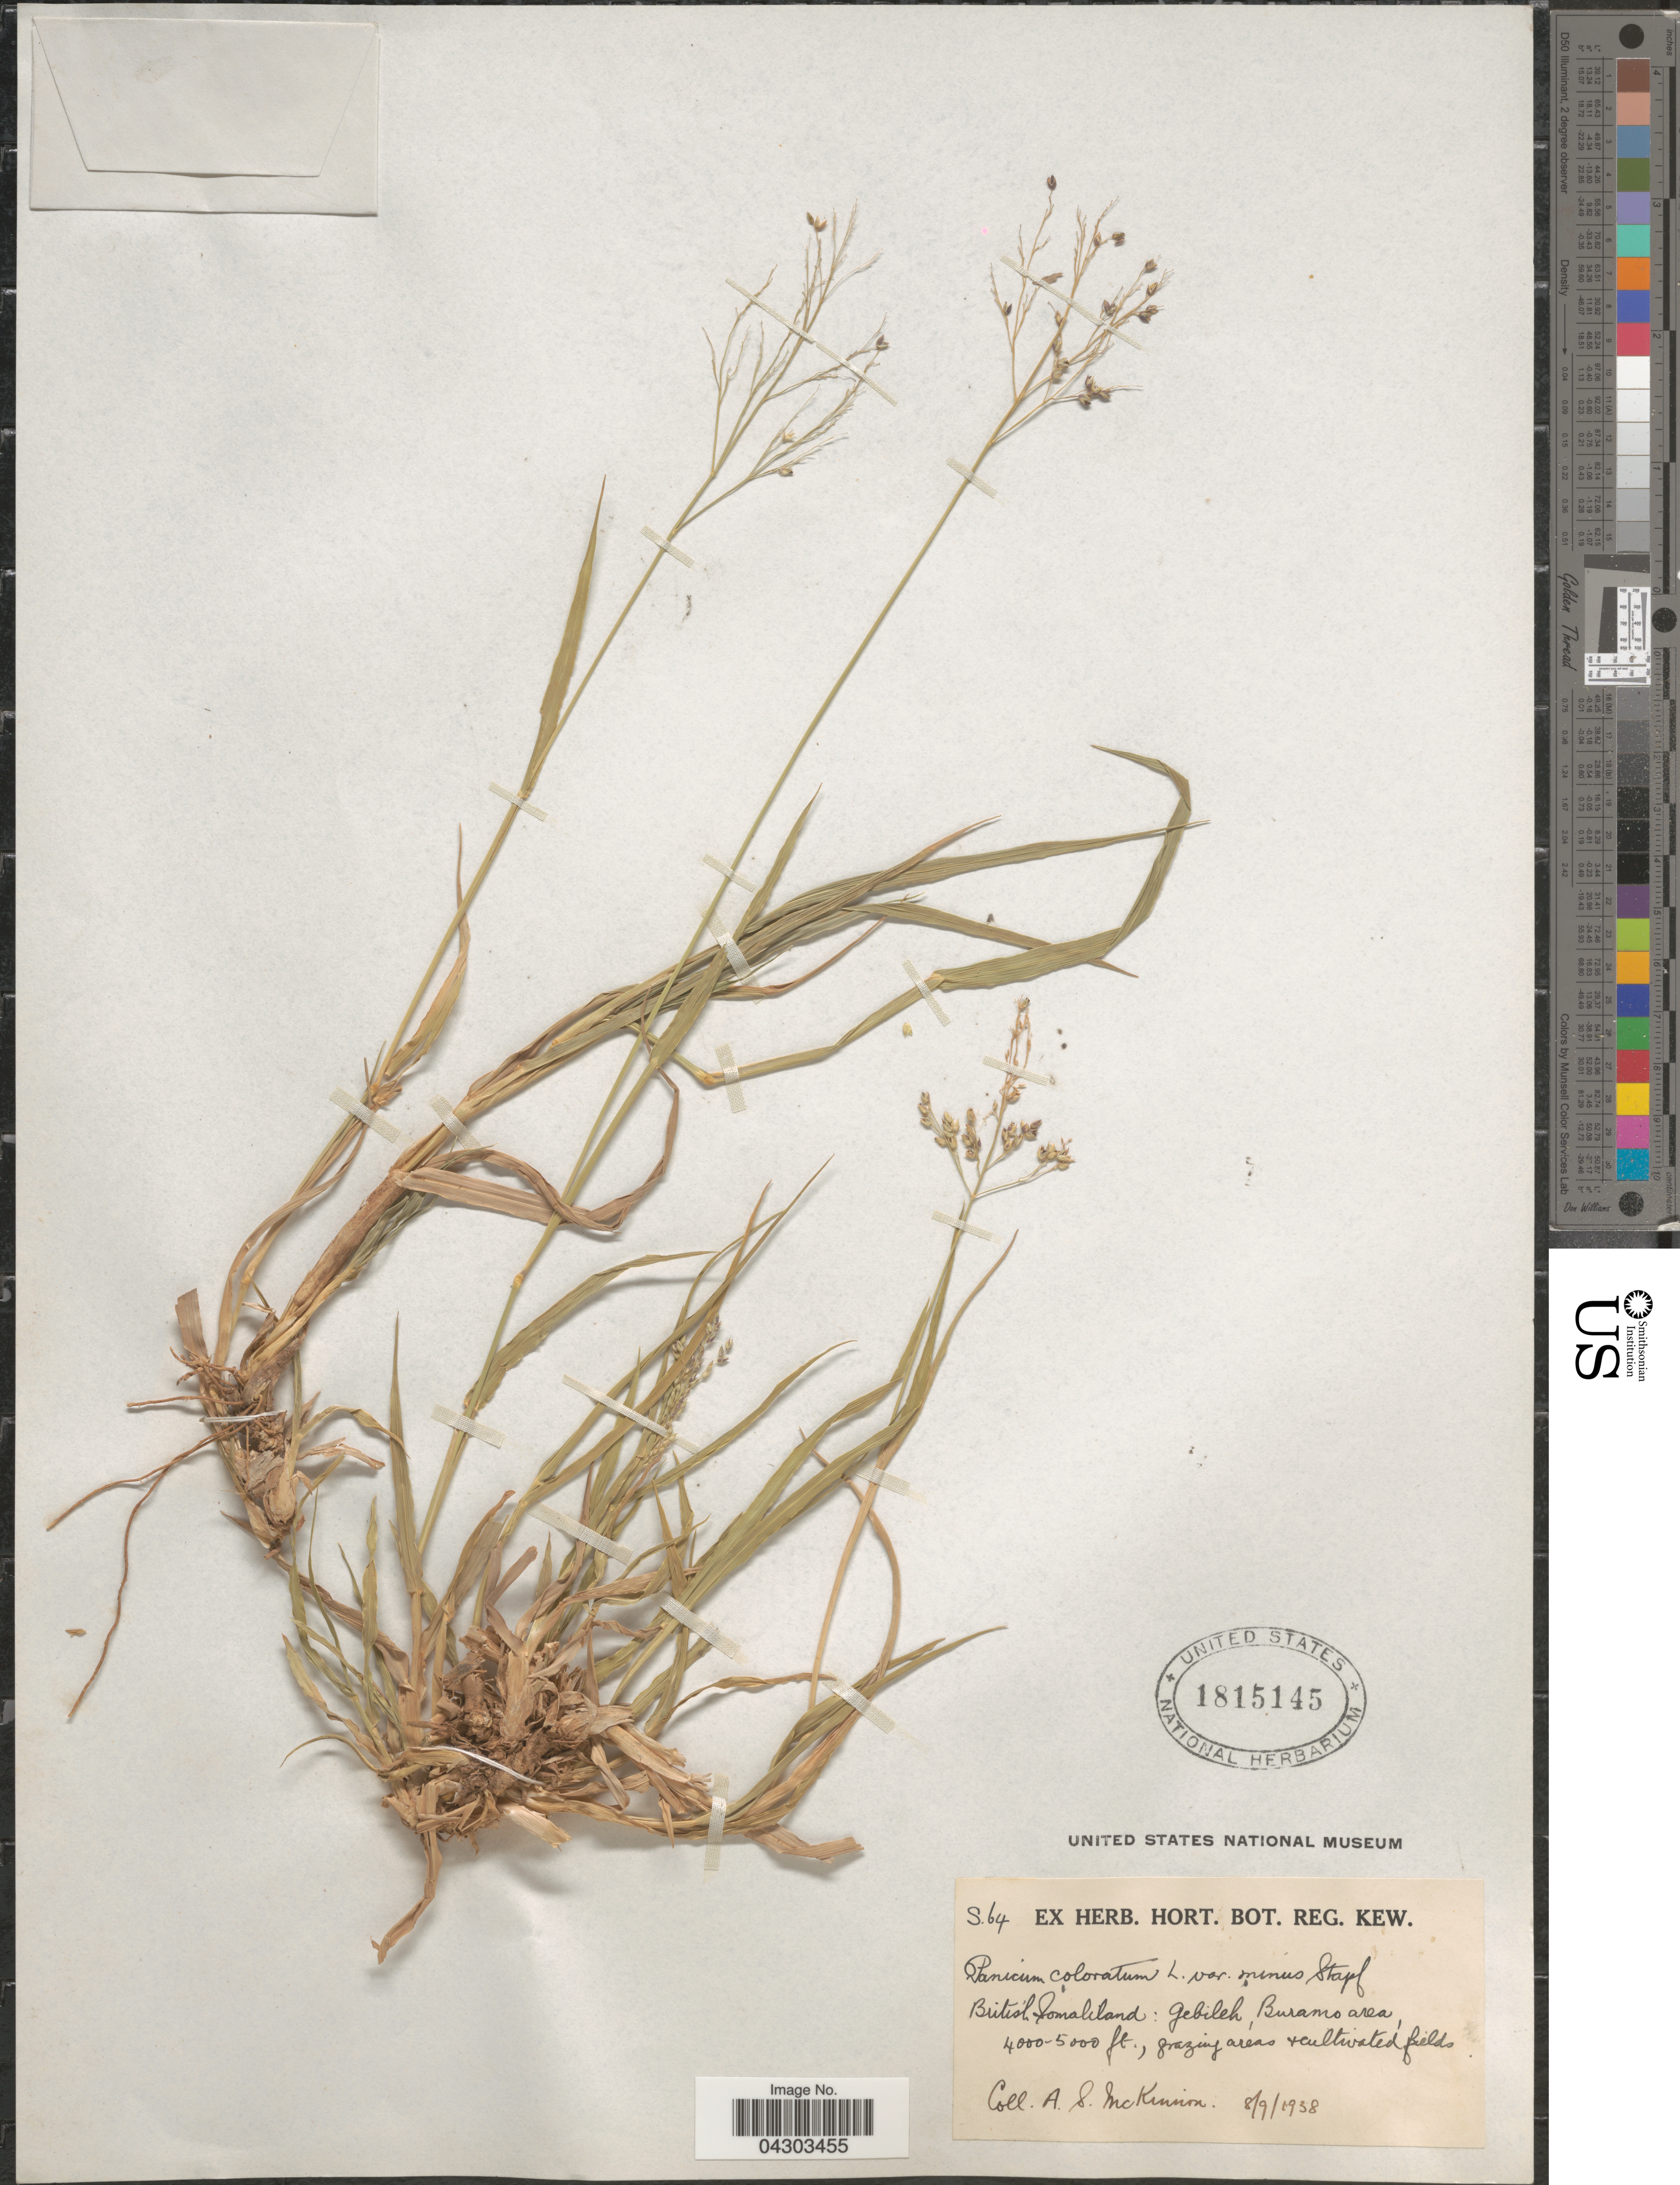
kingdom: Plantae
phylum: Tracheophyta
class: Liliopsida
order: Poales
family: Poaceae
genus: Panicum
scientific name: Panicum coloratum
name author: L.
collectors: A. Mckinnon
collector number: S64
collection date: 1938-09-08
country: Somalia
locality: British Somaliland: Gebileh, Buramo area.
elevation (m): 1219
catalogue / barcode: US 1815145